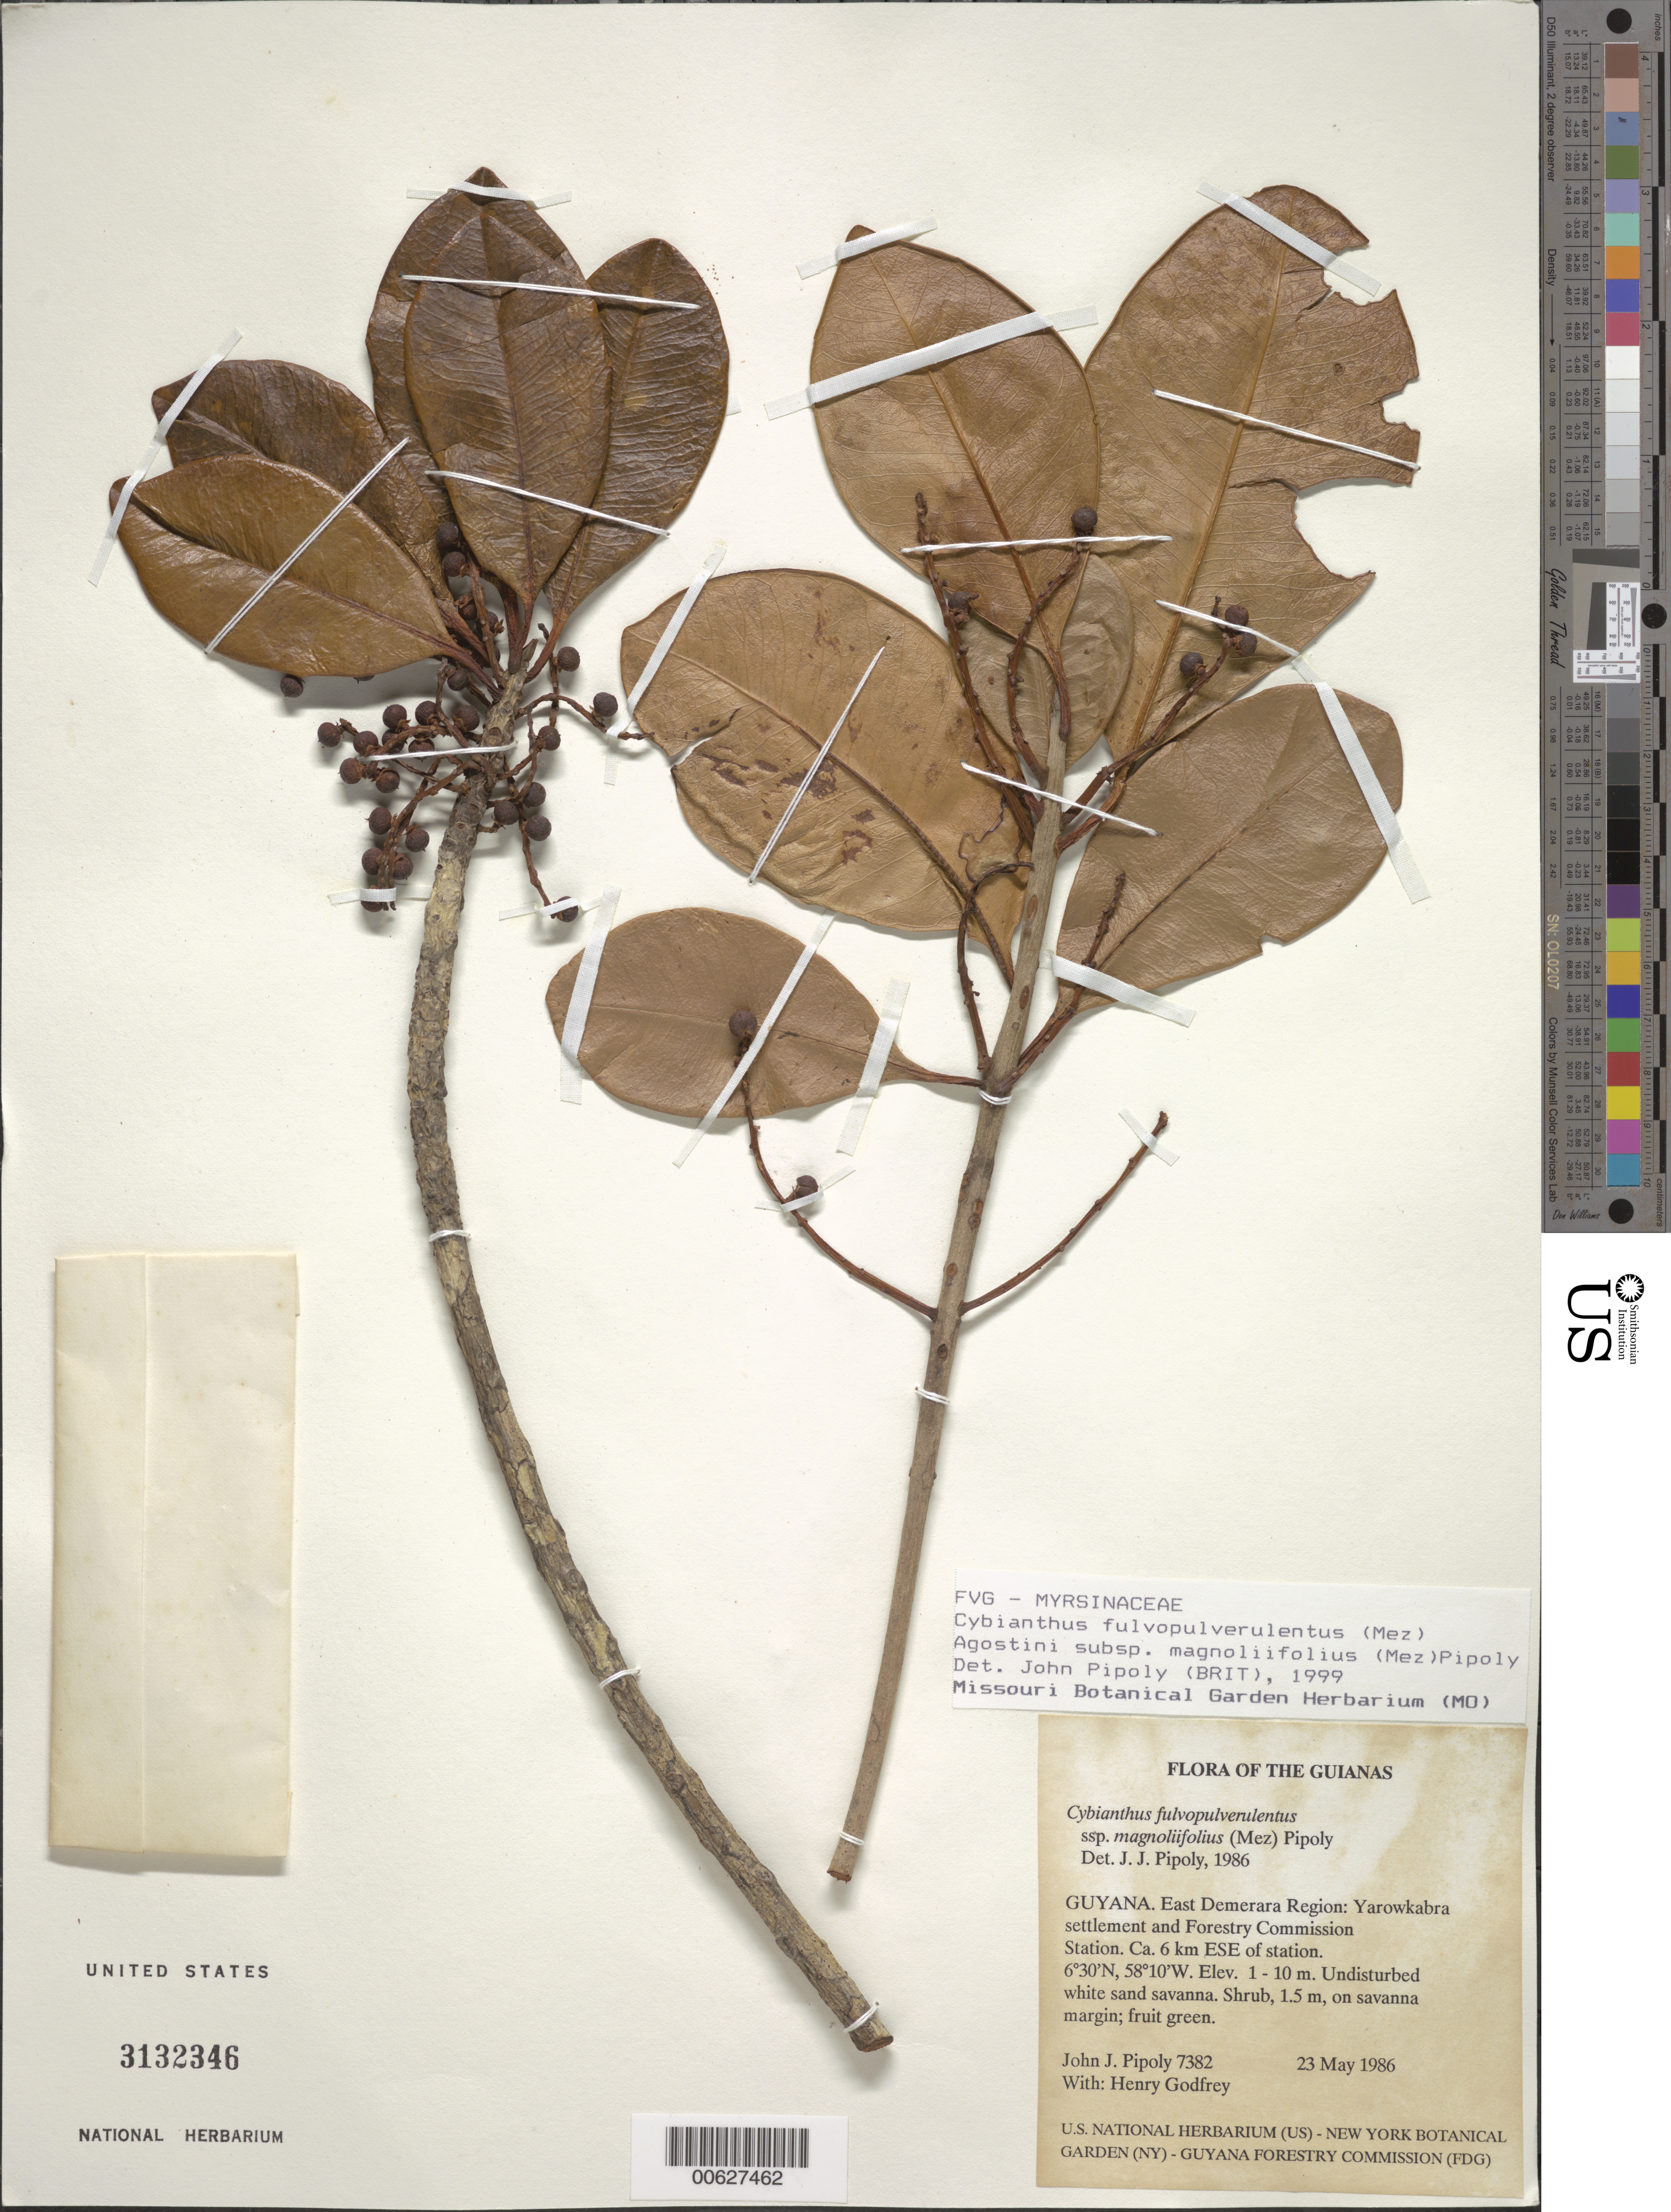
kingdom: Plantae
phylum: Tracheophyta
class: Magnoliopsida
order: Ericales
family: Primulaceae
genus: Cybianthus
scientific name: Cybianthus fulvopulverulentus subsp. magnoliifolius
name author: (Mez) Pipoly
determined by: Pipoly, J. J., III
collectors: J. J. Pipoly & H. Godfrey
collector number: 7382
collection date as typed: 23 May 1986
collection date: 1986-05-23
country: Guyana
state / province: Demerara-Mahaica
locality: Yarowkabra settlement and Forestry Commission Station ca. 6 km ESE of station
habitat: Undisturbed white sand savanna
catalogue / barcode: US 3132346